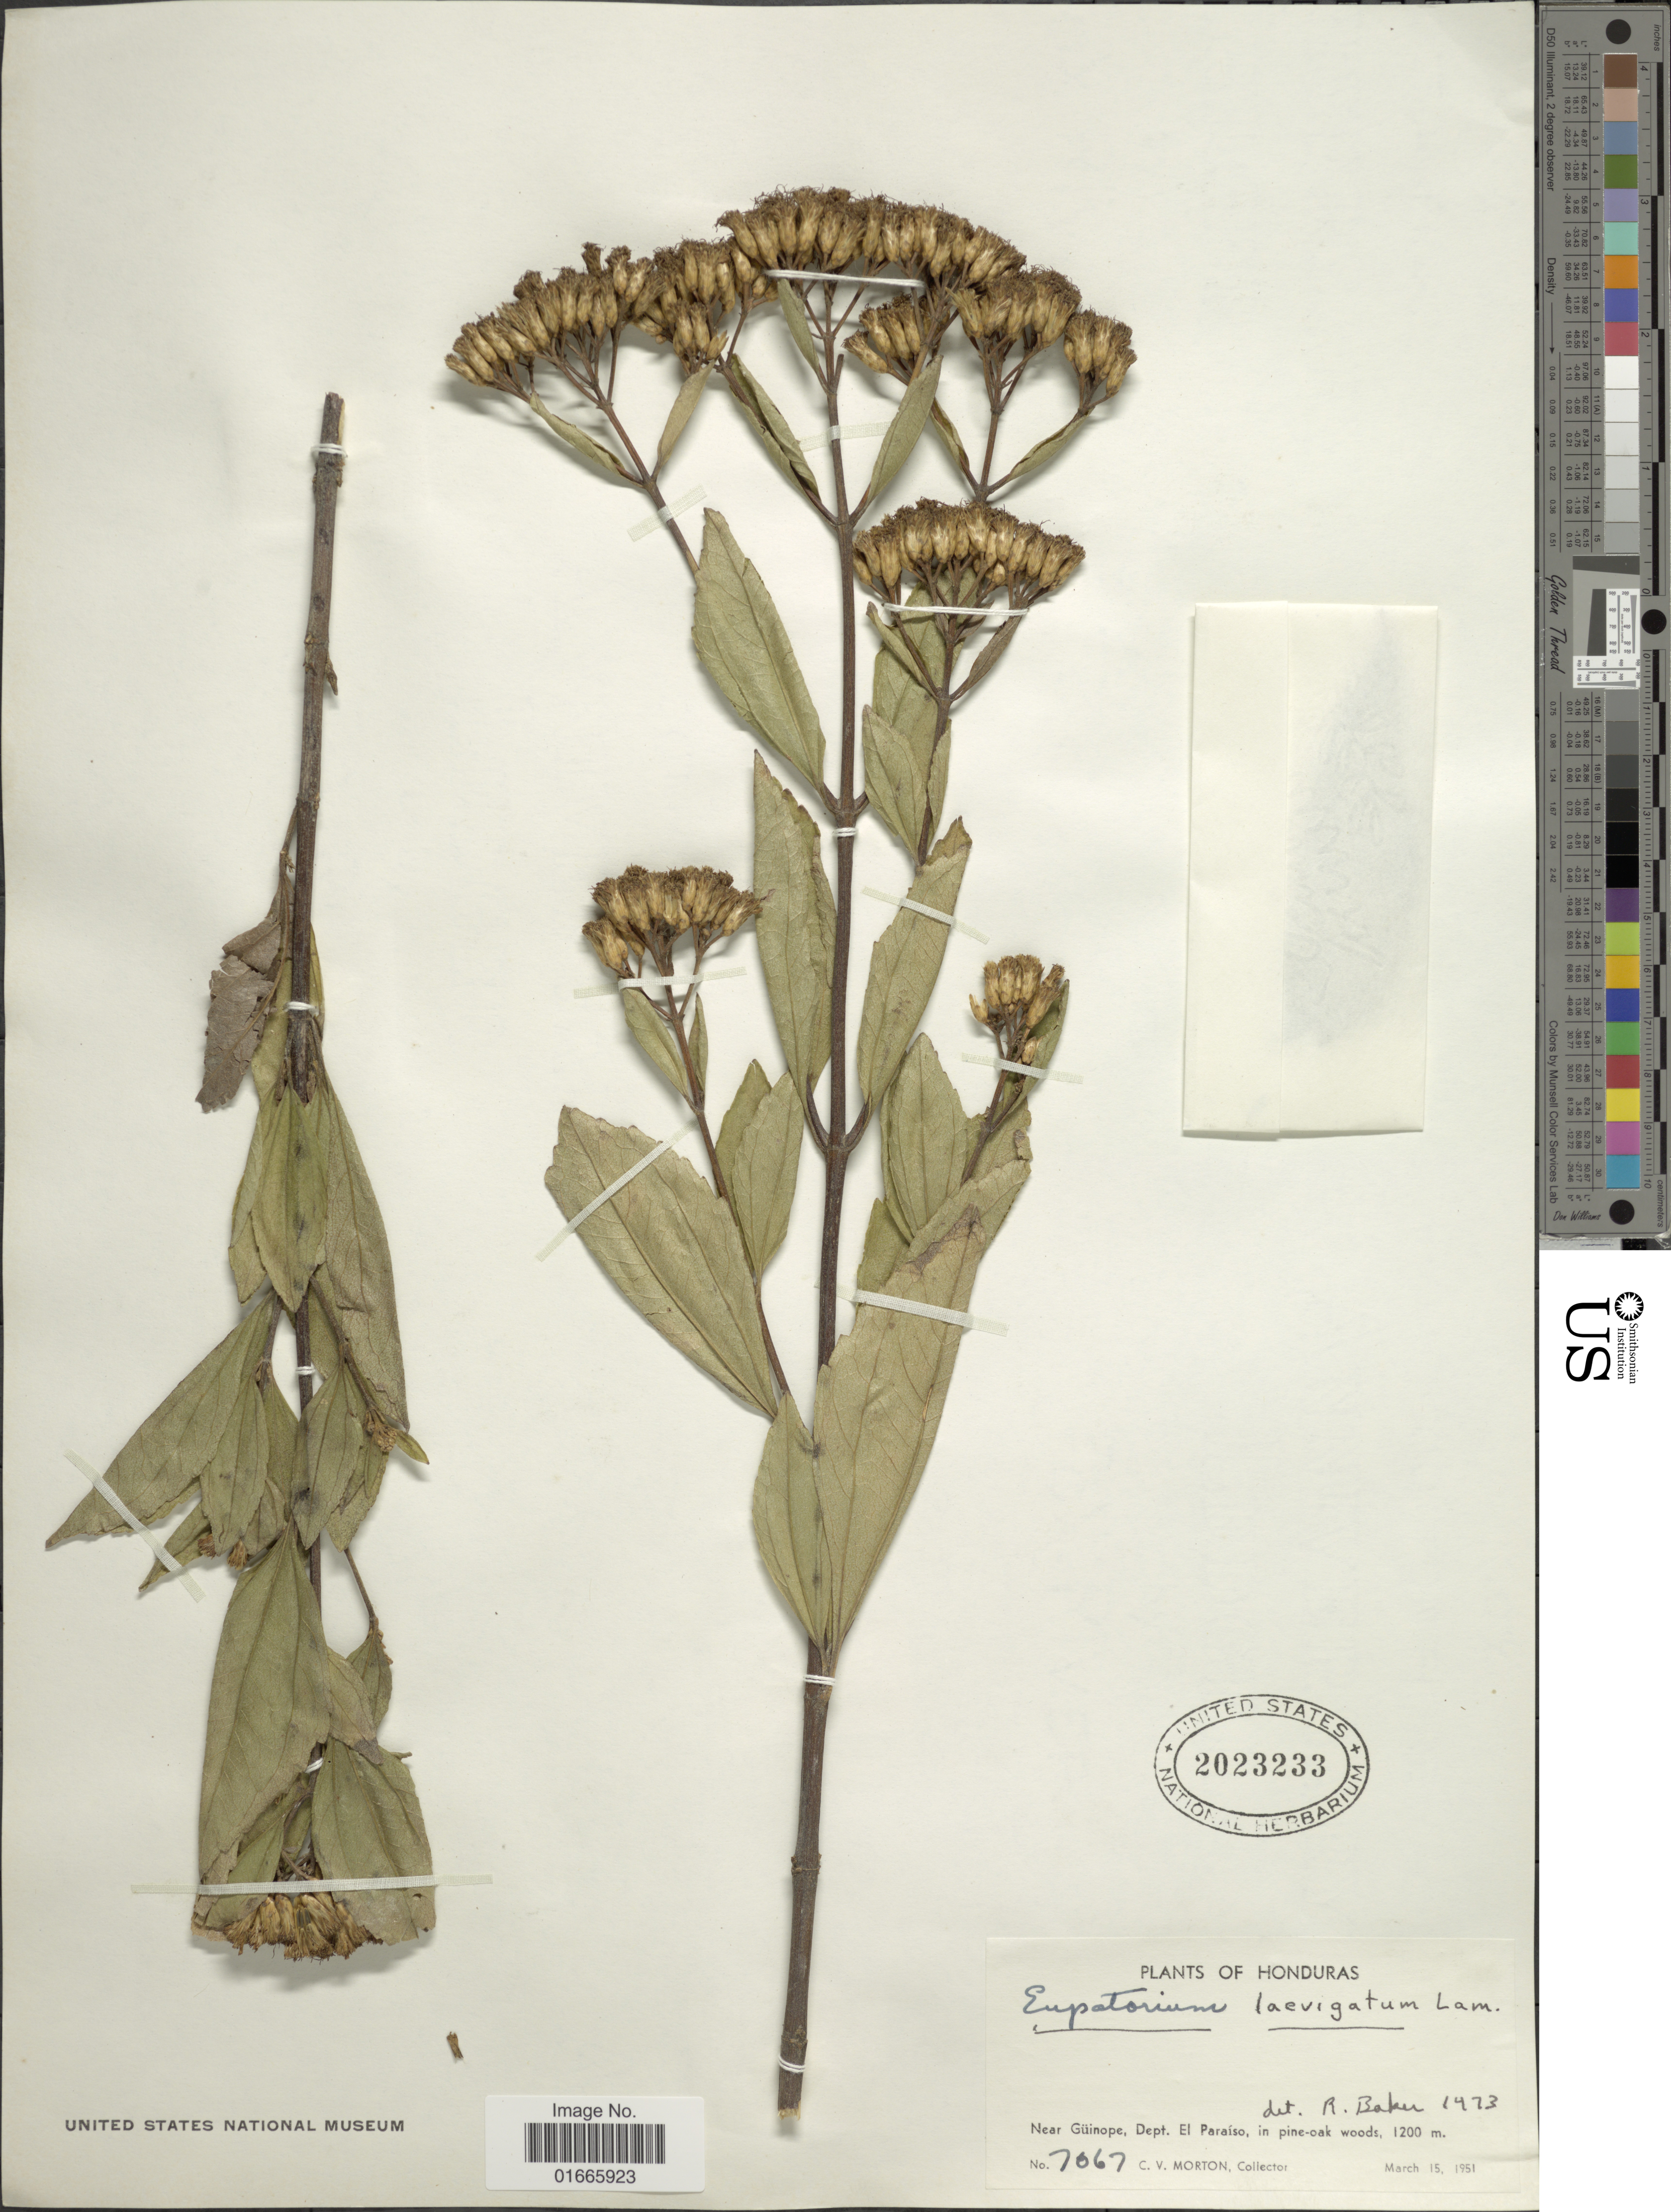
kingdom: Plantae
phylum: Tracheophyta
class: Magnoliopsida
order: Asterales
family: Asteraceae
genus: Chromolaena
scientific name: Chromolaena laevigata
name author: (Lam.) R.M. King & H. Rob.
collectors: C. V. Morton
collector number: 7067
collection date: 1951-03-15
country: Honduras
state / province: El Paraíso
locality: Near Guinope, Dept. El Paraiso, in pine-oak woods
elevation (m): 1200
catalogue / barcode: US 2023233